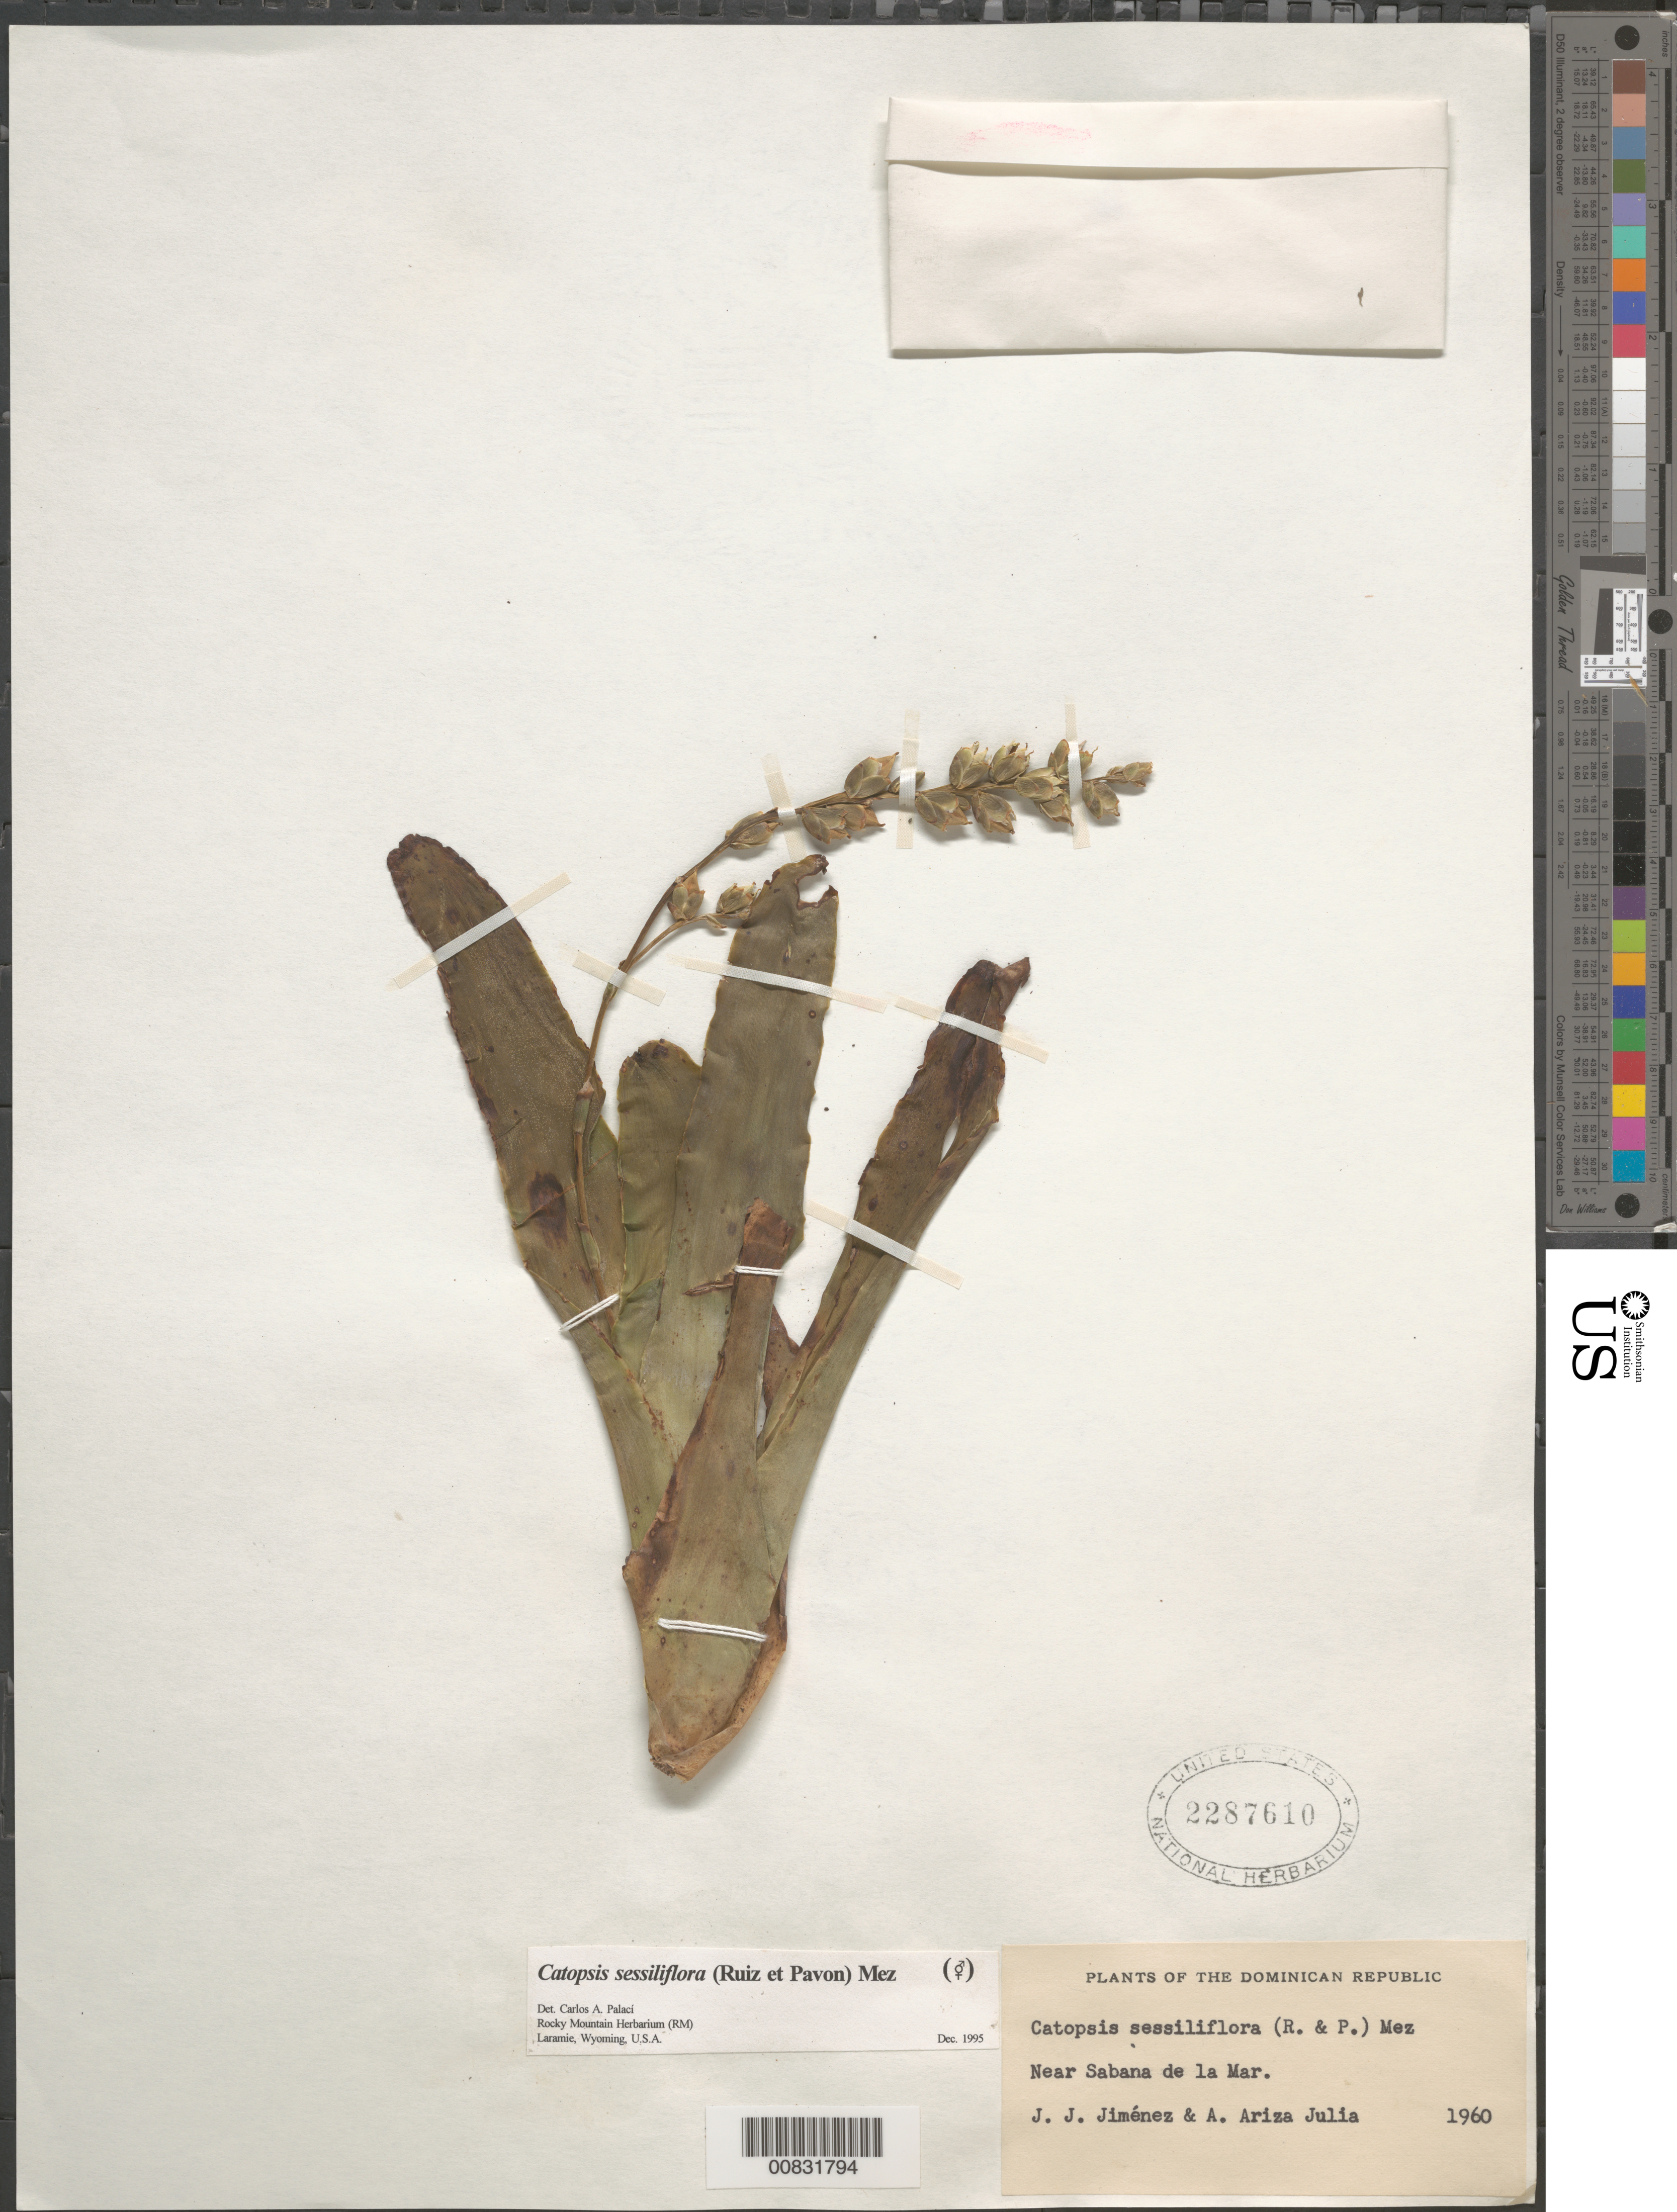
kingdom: Plantae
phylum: Tracheophyta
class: Liliopsida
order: Poales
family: Bromeliaceae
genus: Catopsis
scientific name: Catopsis sessiliflora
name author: (Ruiz & Pav.) Mez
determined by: Palací, C. A., (RM), University of Wyoming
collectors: J. J. Jiménez & L. Ariza-Julia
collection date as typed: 1960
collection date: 1960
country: Dominican Republic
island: Hispaniola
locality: Near Sabana de la Mar.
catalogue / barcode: US 2287610